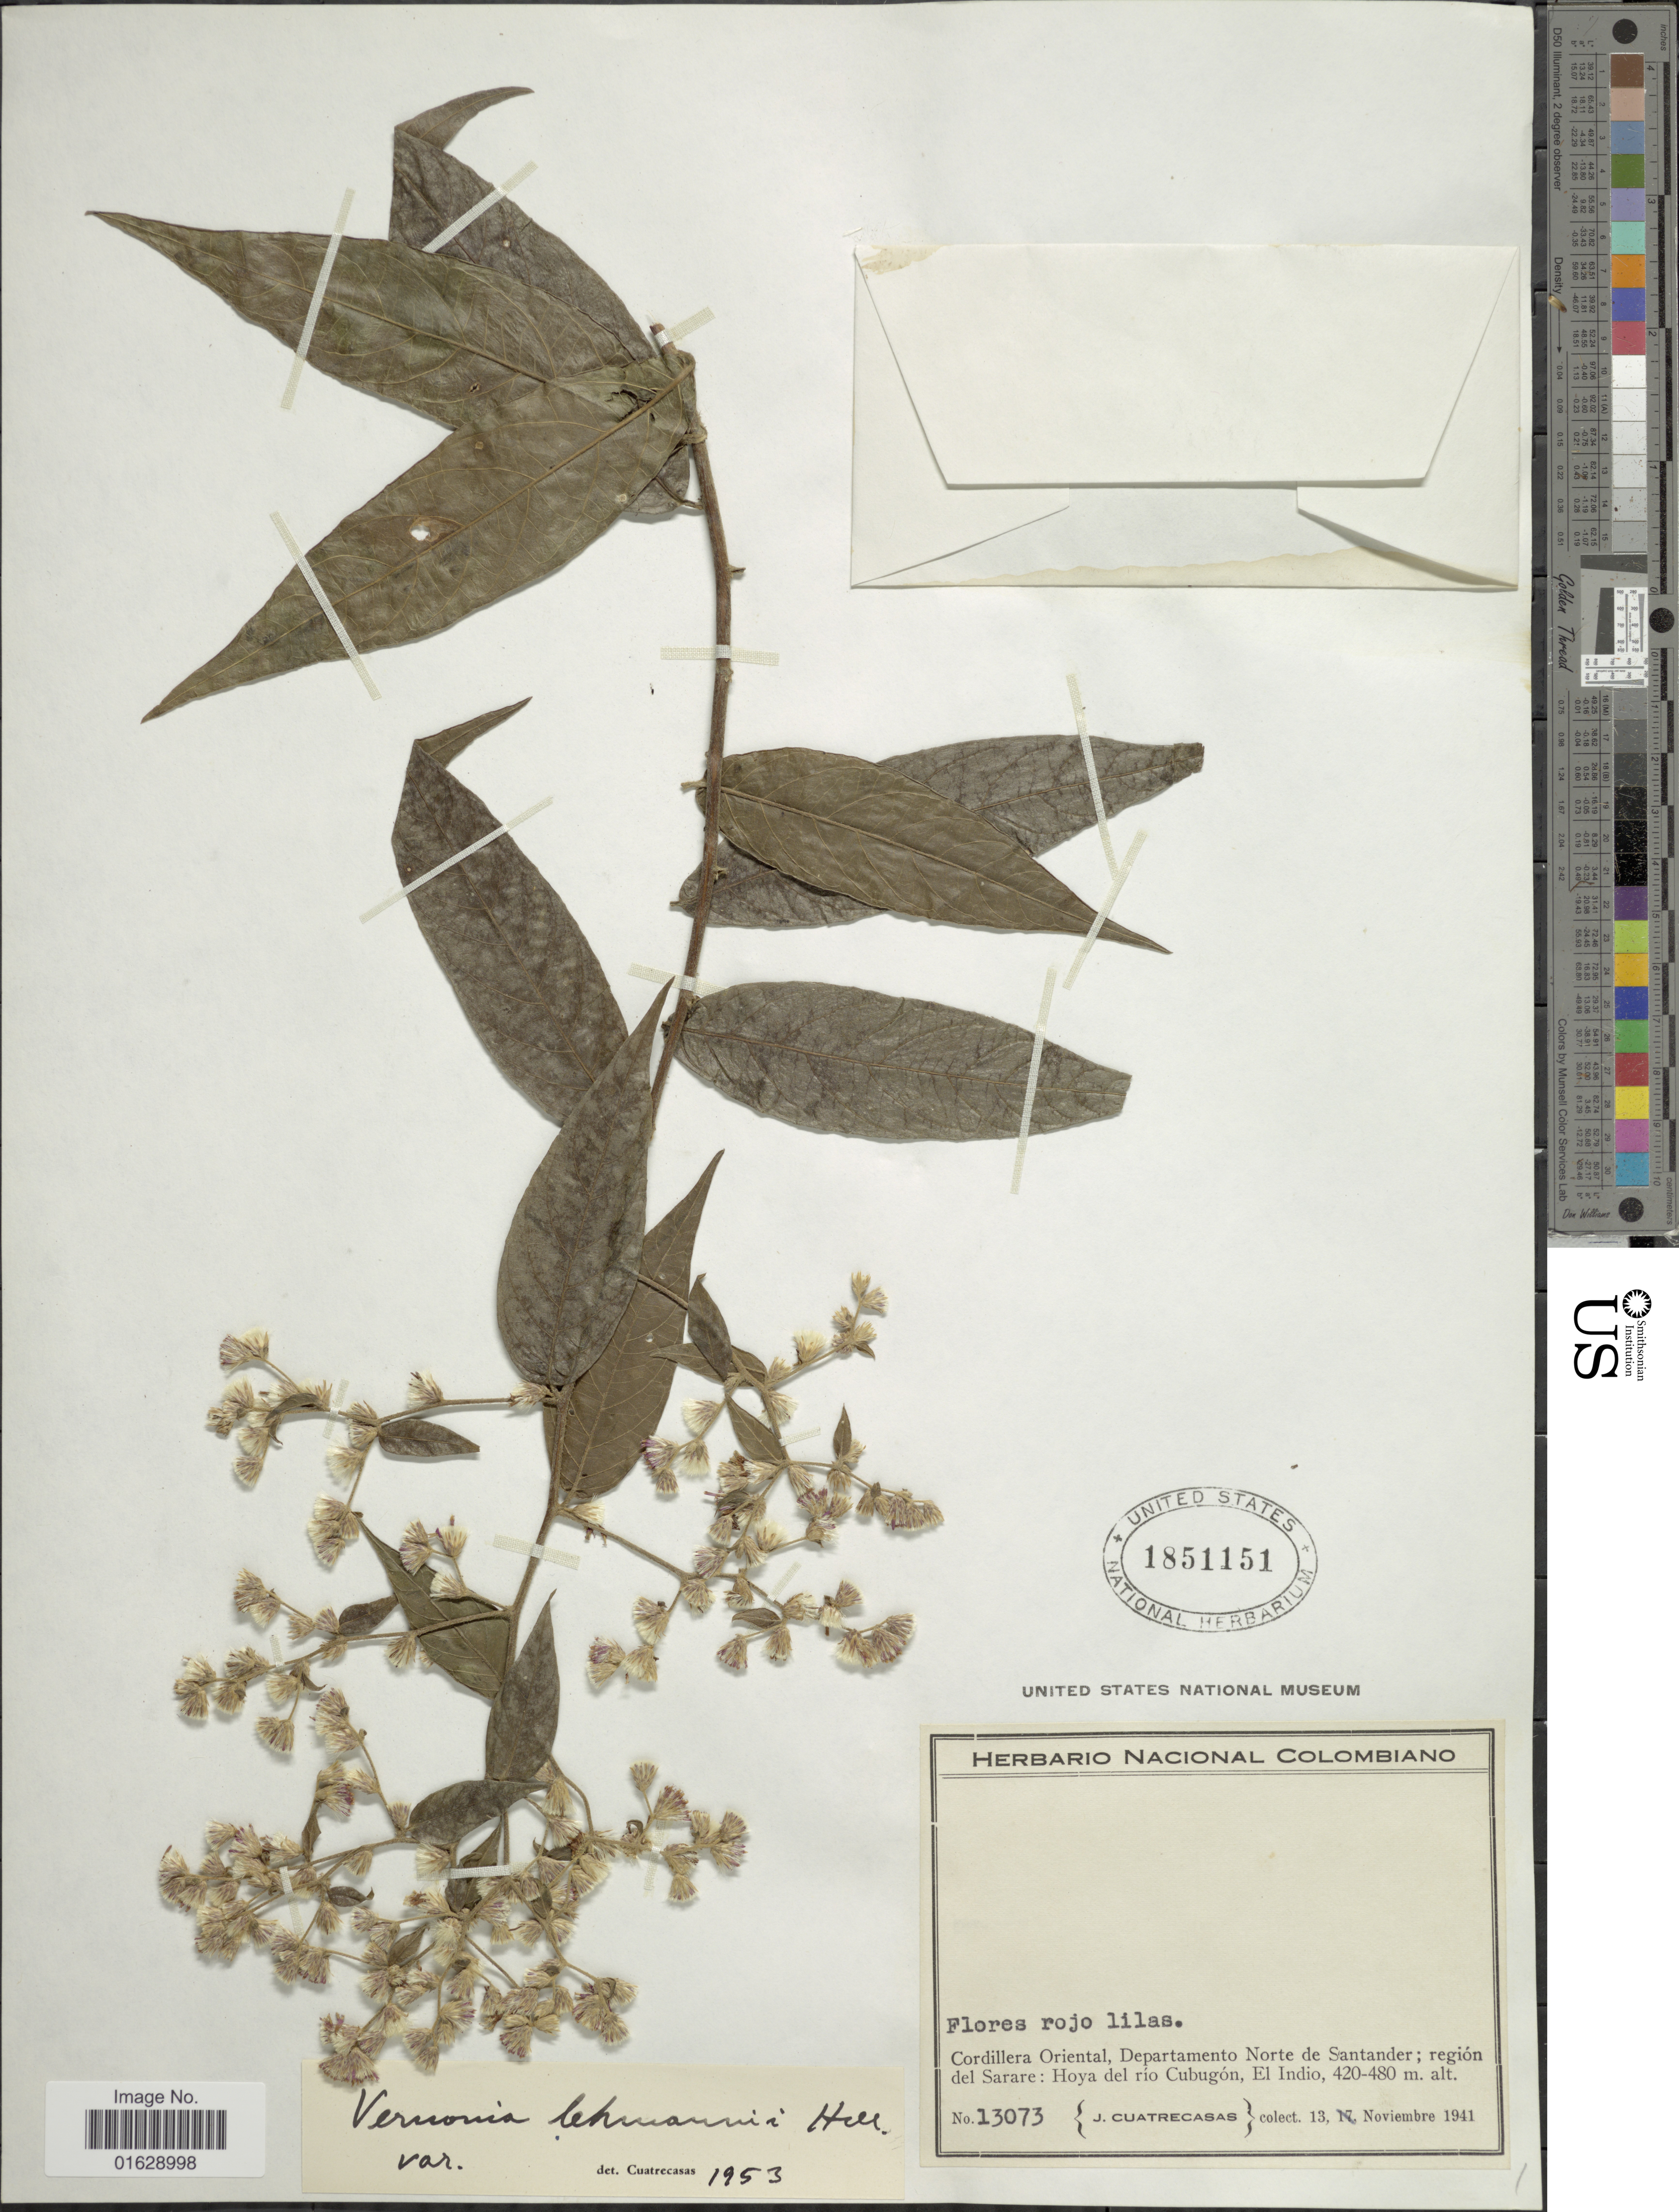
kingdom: Plantae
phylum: Tracheophyta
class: Magnoliopsida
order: Asterales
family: Asteraceae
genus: Lepidaploa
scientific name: Lepidaploa lehmannii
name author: (Hieron.) H. Rob.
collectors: J. Cuatrecasas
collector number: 13073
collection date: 1941-11-13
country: Colombia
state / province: Norte de Santander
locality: Cordillera Oriental, Departamento Norte de Santander; region del Sarare: Hoya del rio Cubugon, El Indio.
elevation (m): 420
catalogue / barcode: US 1851151